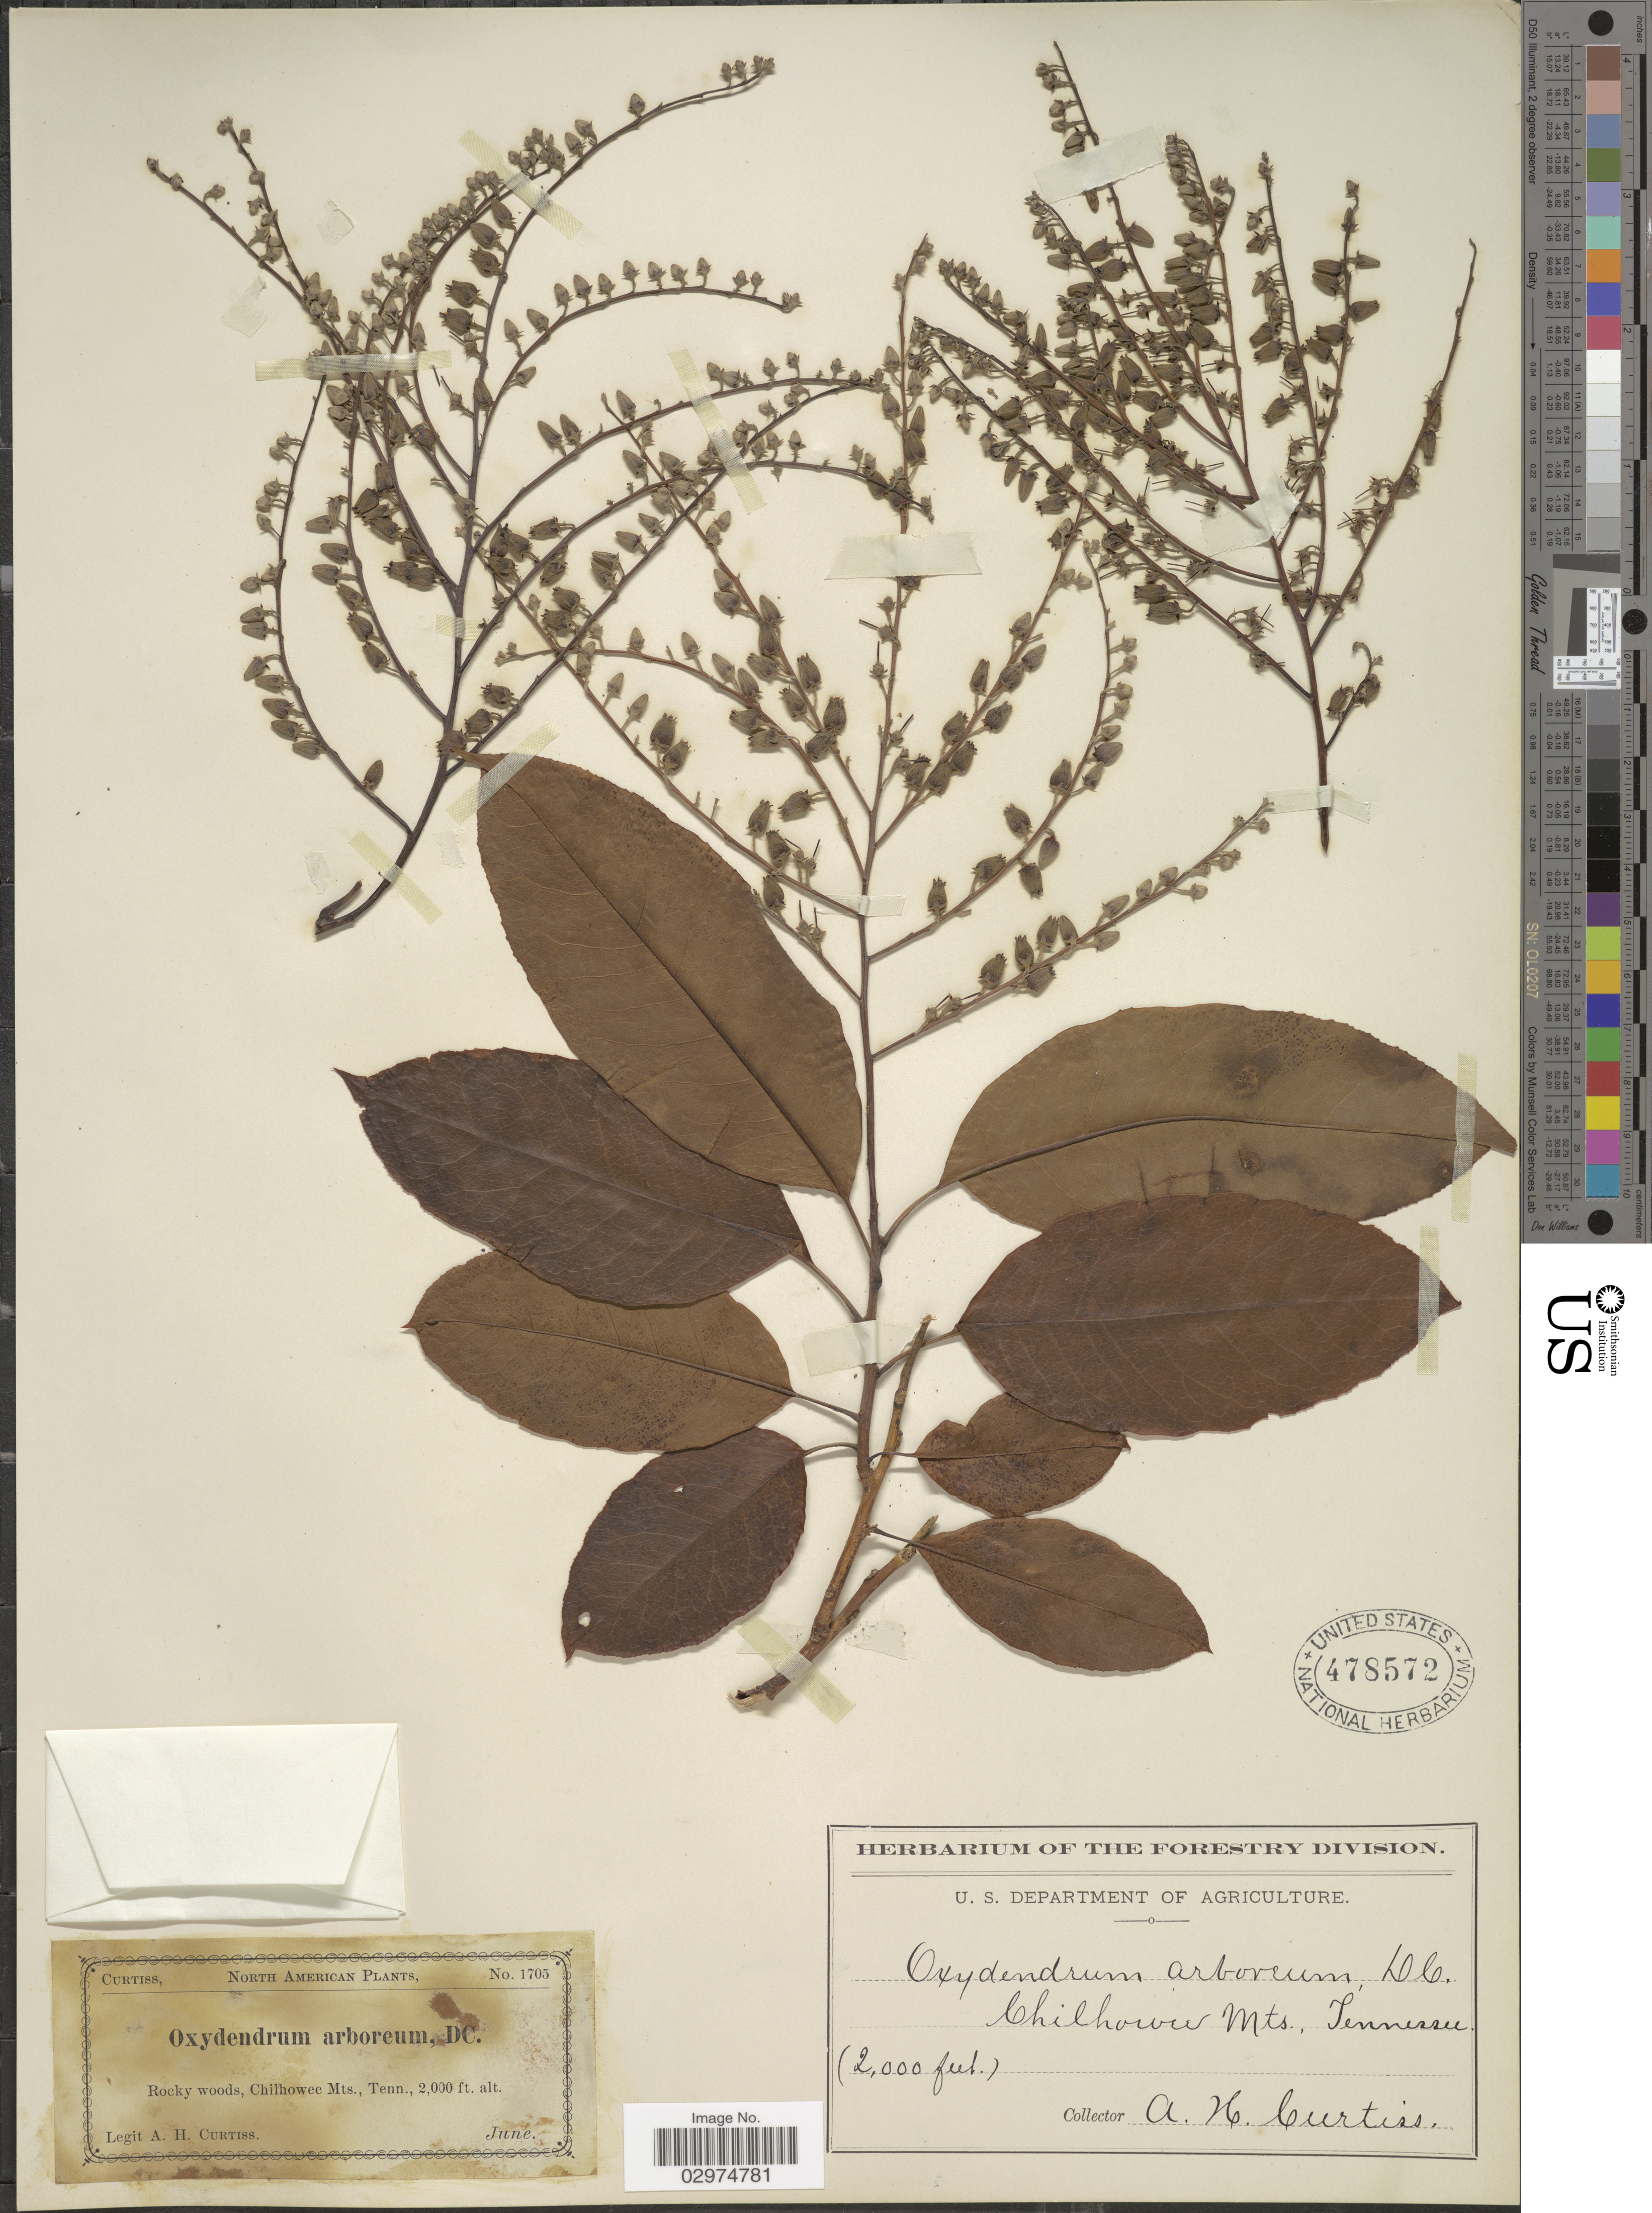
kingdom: Plantae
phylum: Tracheophyta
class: Magnoliopsida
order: Ericales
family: Ericaceae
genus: Oxydendrum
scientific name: Oxydendrum arboreum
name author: (L.) DC.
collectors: A. H. Curtiss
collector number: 1705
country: United States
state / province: Tennessee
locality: Rocky woods, Chilhowee Mts.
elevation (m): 610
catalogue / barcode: US 478572